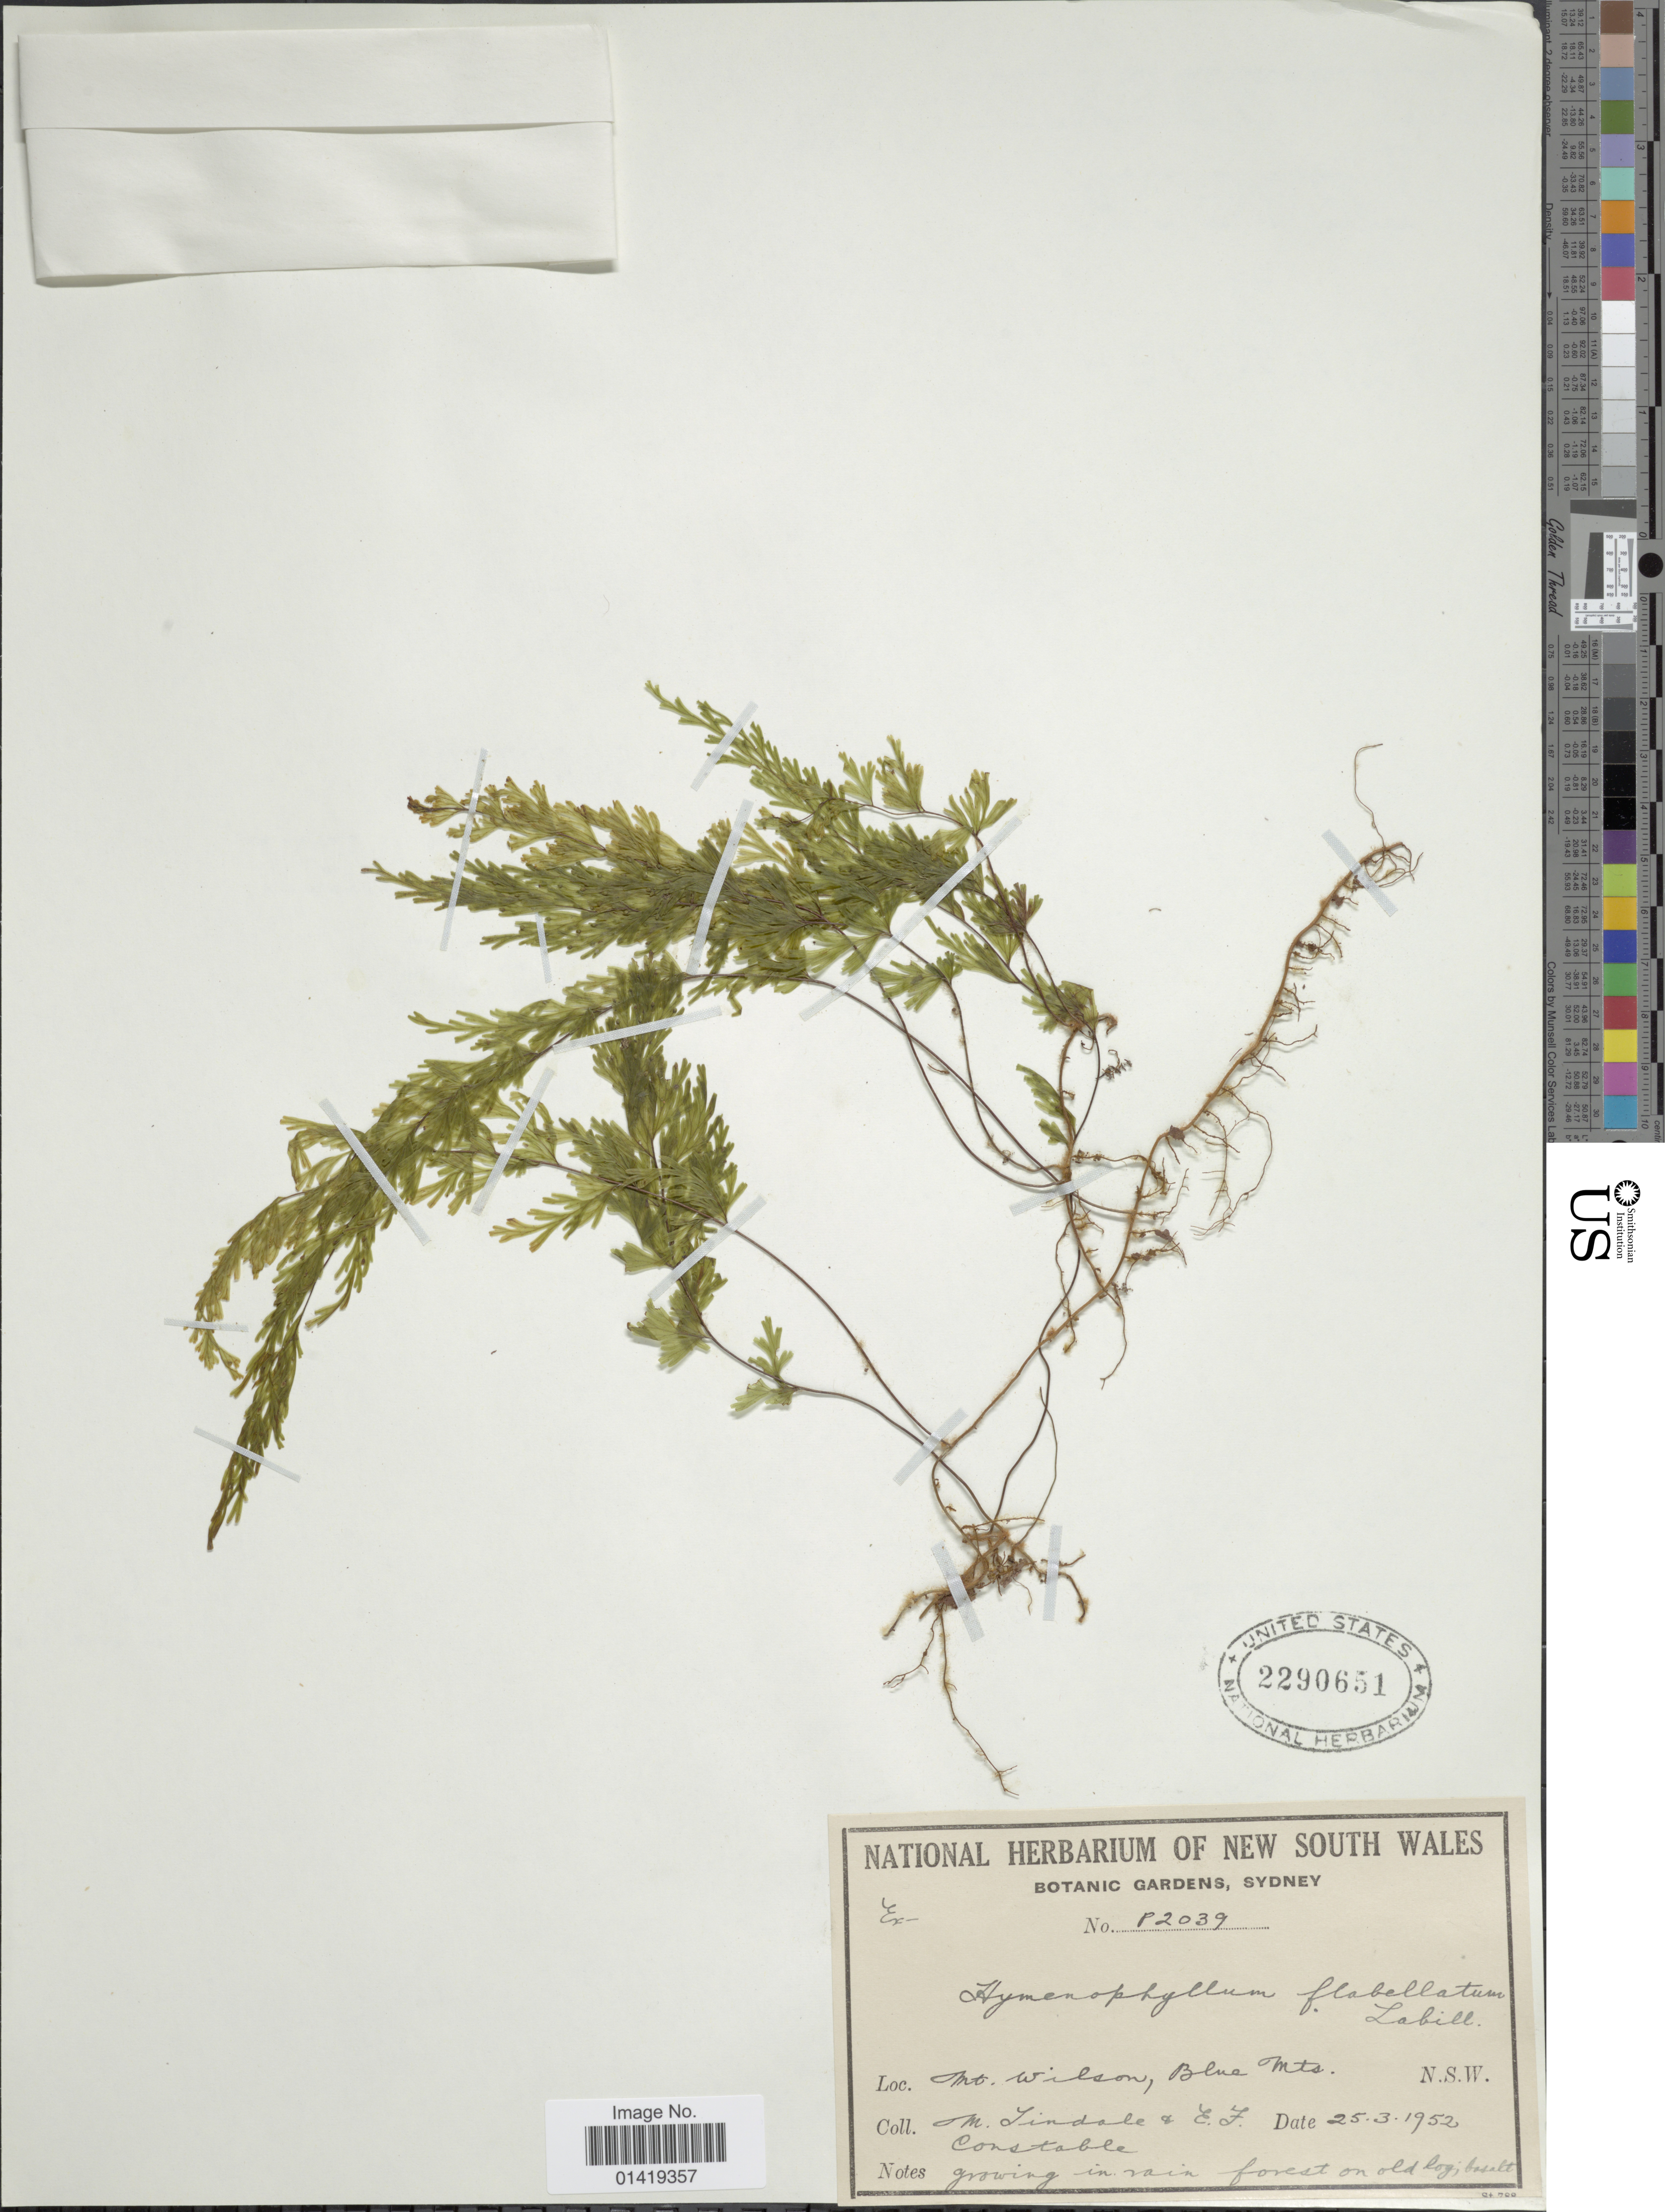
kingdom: Plantae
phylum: Tracheophyta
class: Polypodiopsida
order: Hymenophyllales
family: Hymenophyllaceae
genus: Hymenophyllum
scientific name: Hymenophyllum flabellatum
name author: Labill.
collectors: M. D. Tindale & E. F. Constable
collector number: P2039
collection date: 1952-03-25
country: Australia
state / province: New South Wales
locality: Mt. Wilson Blue Mts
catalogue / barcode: US 2290651